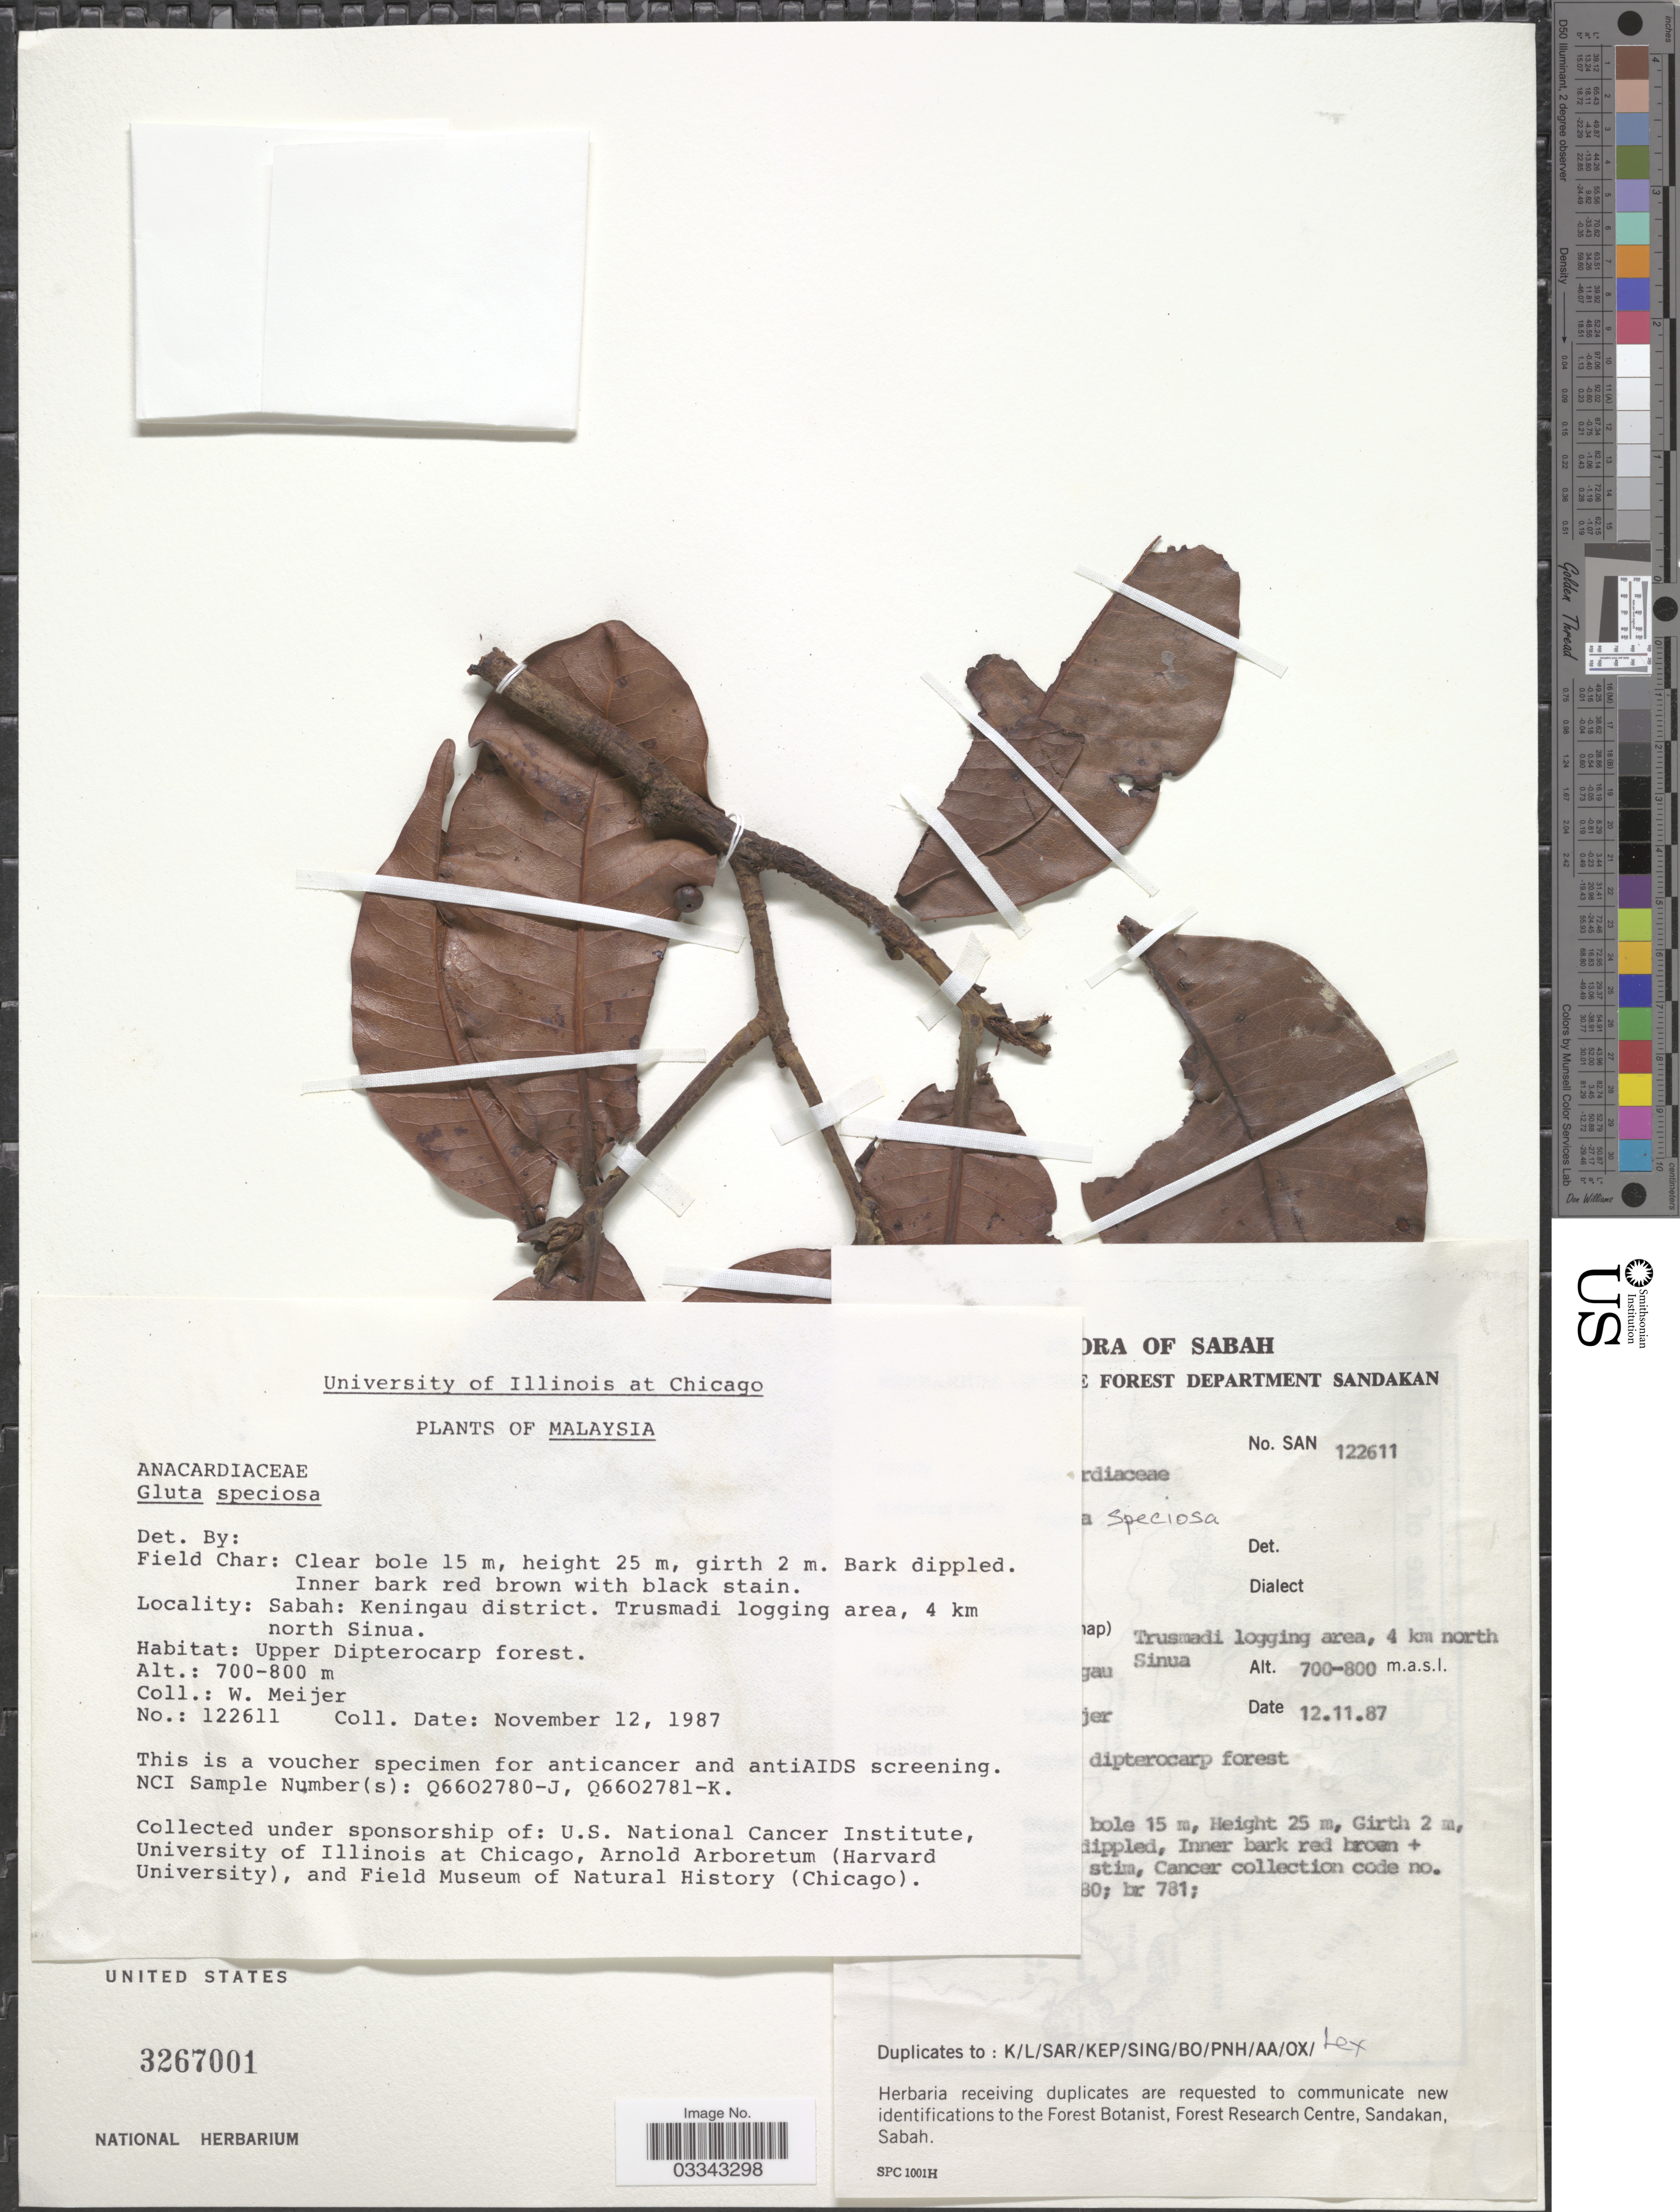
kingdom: Plantae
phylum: Tracheophyta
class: Magnoliopsida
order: Sapindales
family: Anacardiaceae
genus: Gluta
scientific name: Gluta speciosa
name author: (Ridl.) Ding Hou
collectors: W. Meijer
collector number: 122611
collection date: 1987-11-12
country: Malaysia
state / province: Sabah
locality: Keningau district. Trusmadi logging area, 4 km north Sinua.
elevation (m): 700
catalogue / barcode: US 3267001